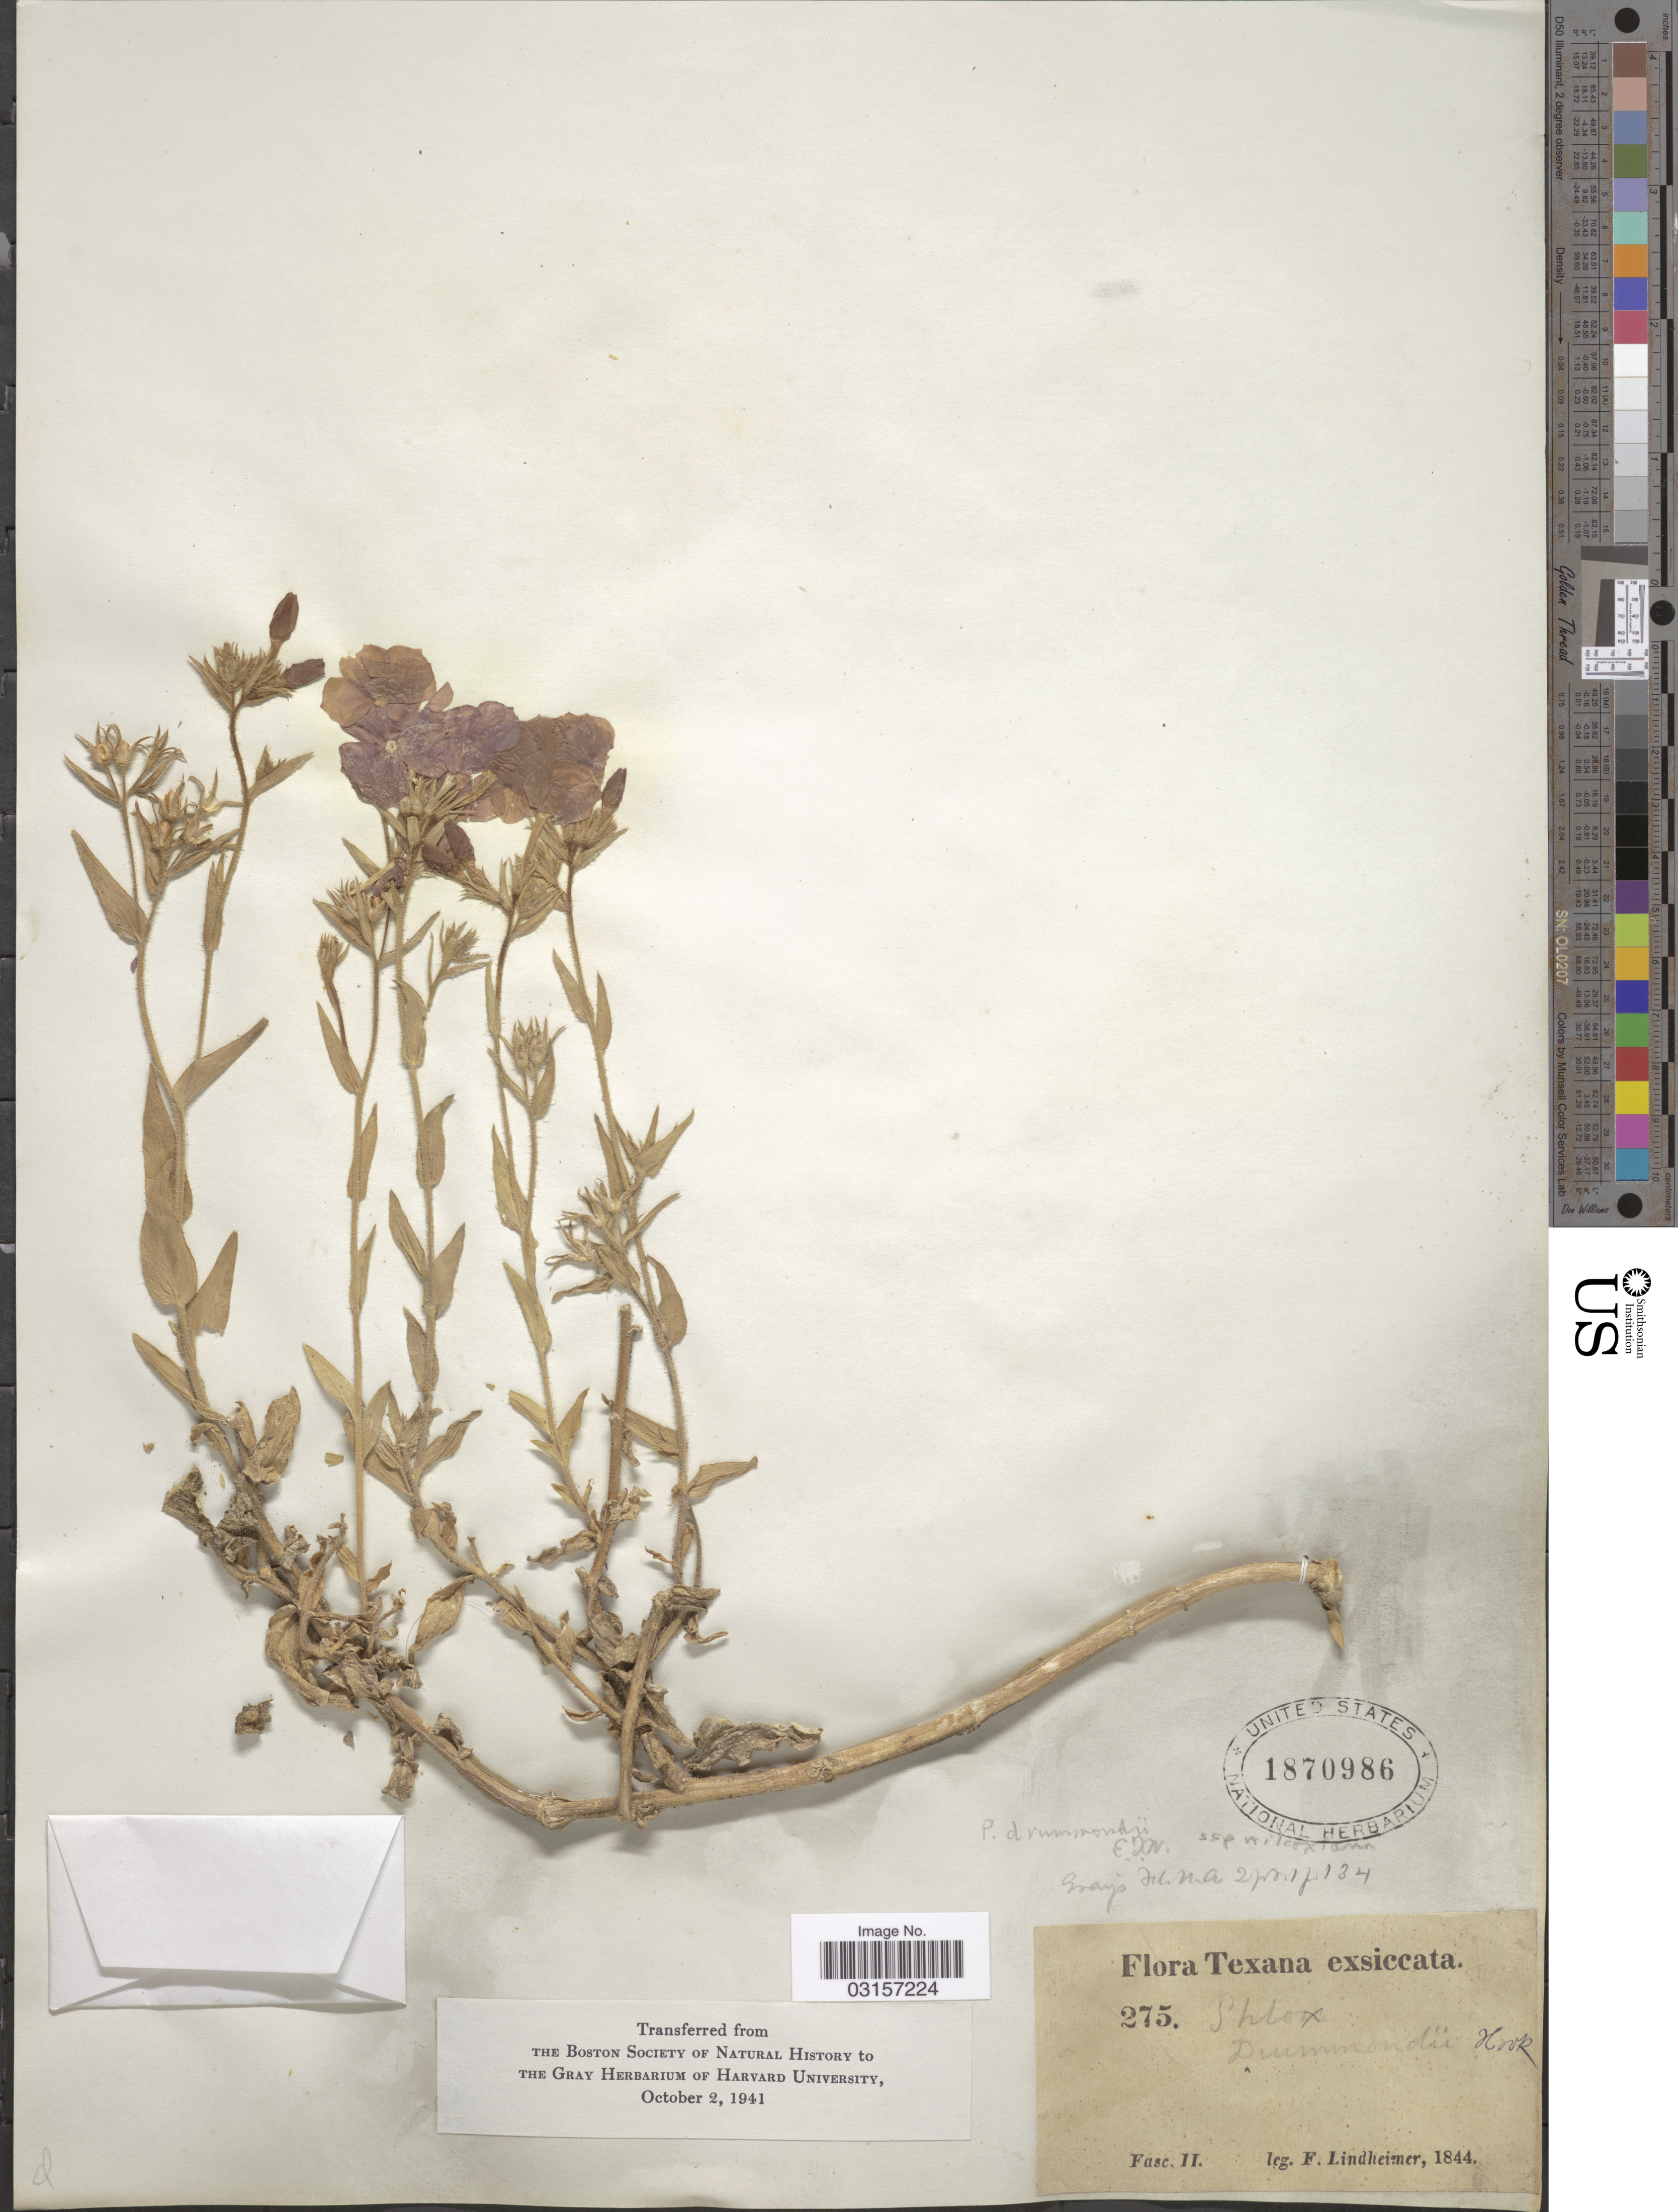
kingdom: Plantae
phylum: Tracheophyta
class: Magnoliopsida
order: Ericales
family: Polemoniaceae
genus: Phlox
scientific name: Phlox drummondii subsp. wilcoxiana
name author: Wherry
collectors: F. Lindheimer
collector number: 275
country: United States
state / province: Texas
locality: Fasc. II.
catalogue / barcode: US 1870986